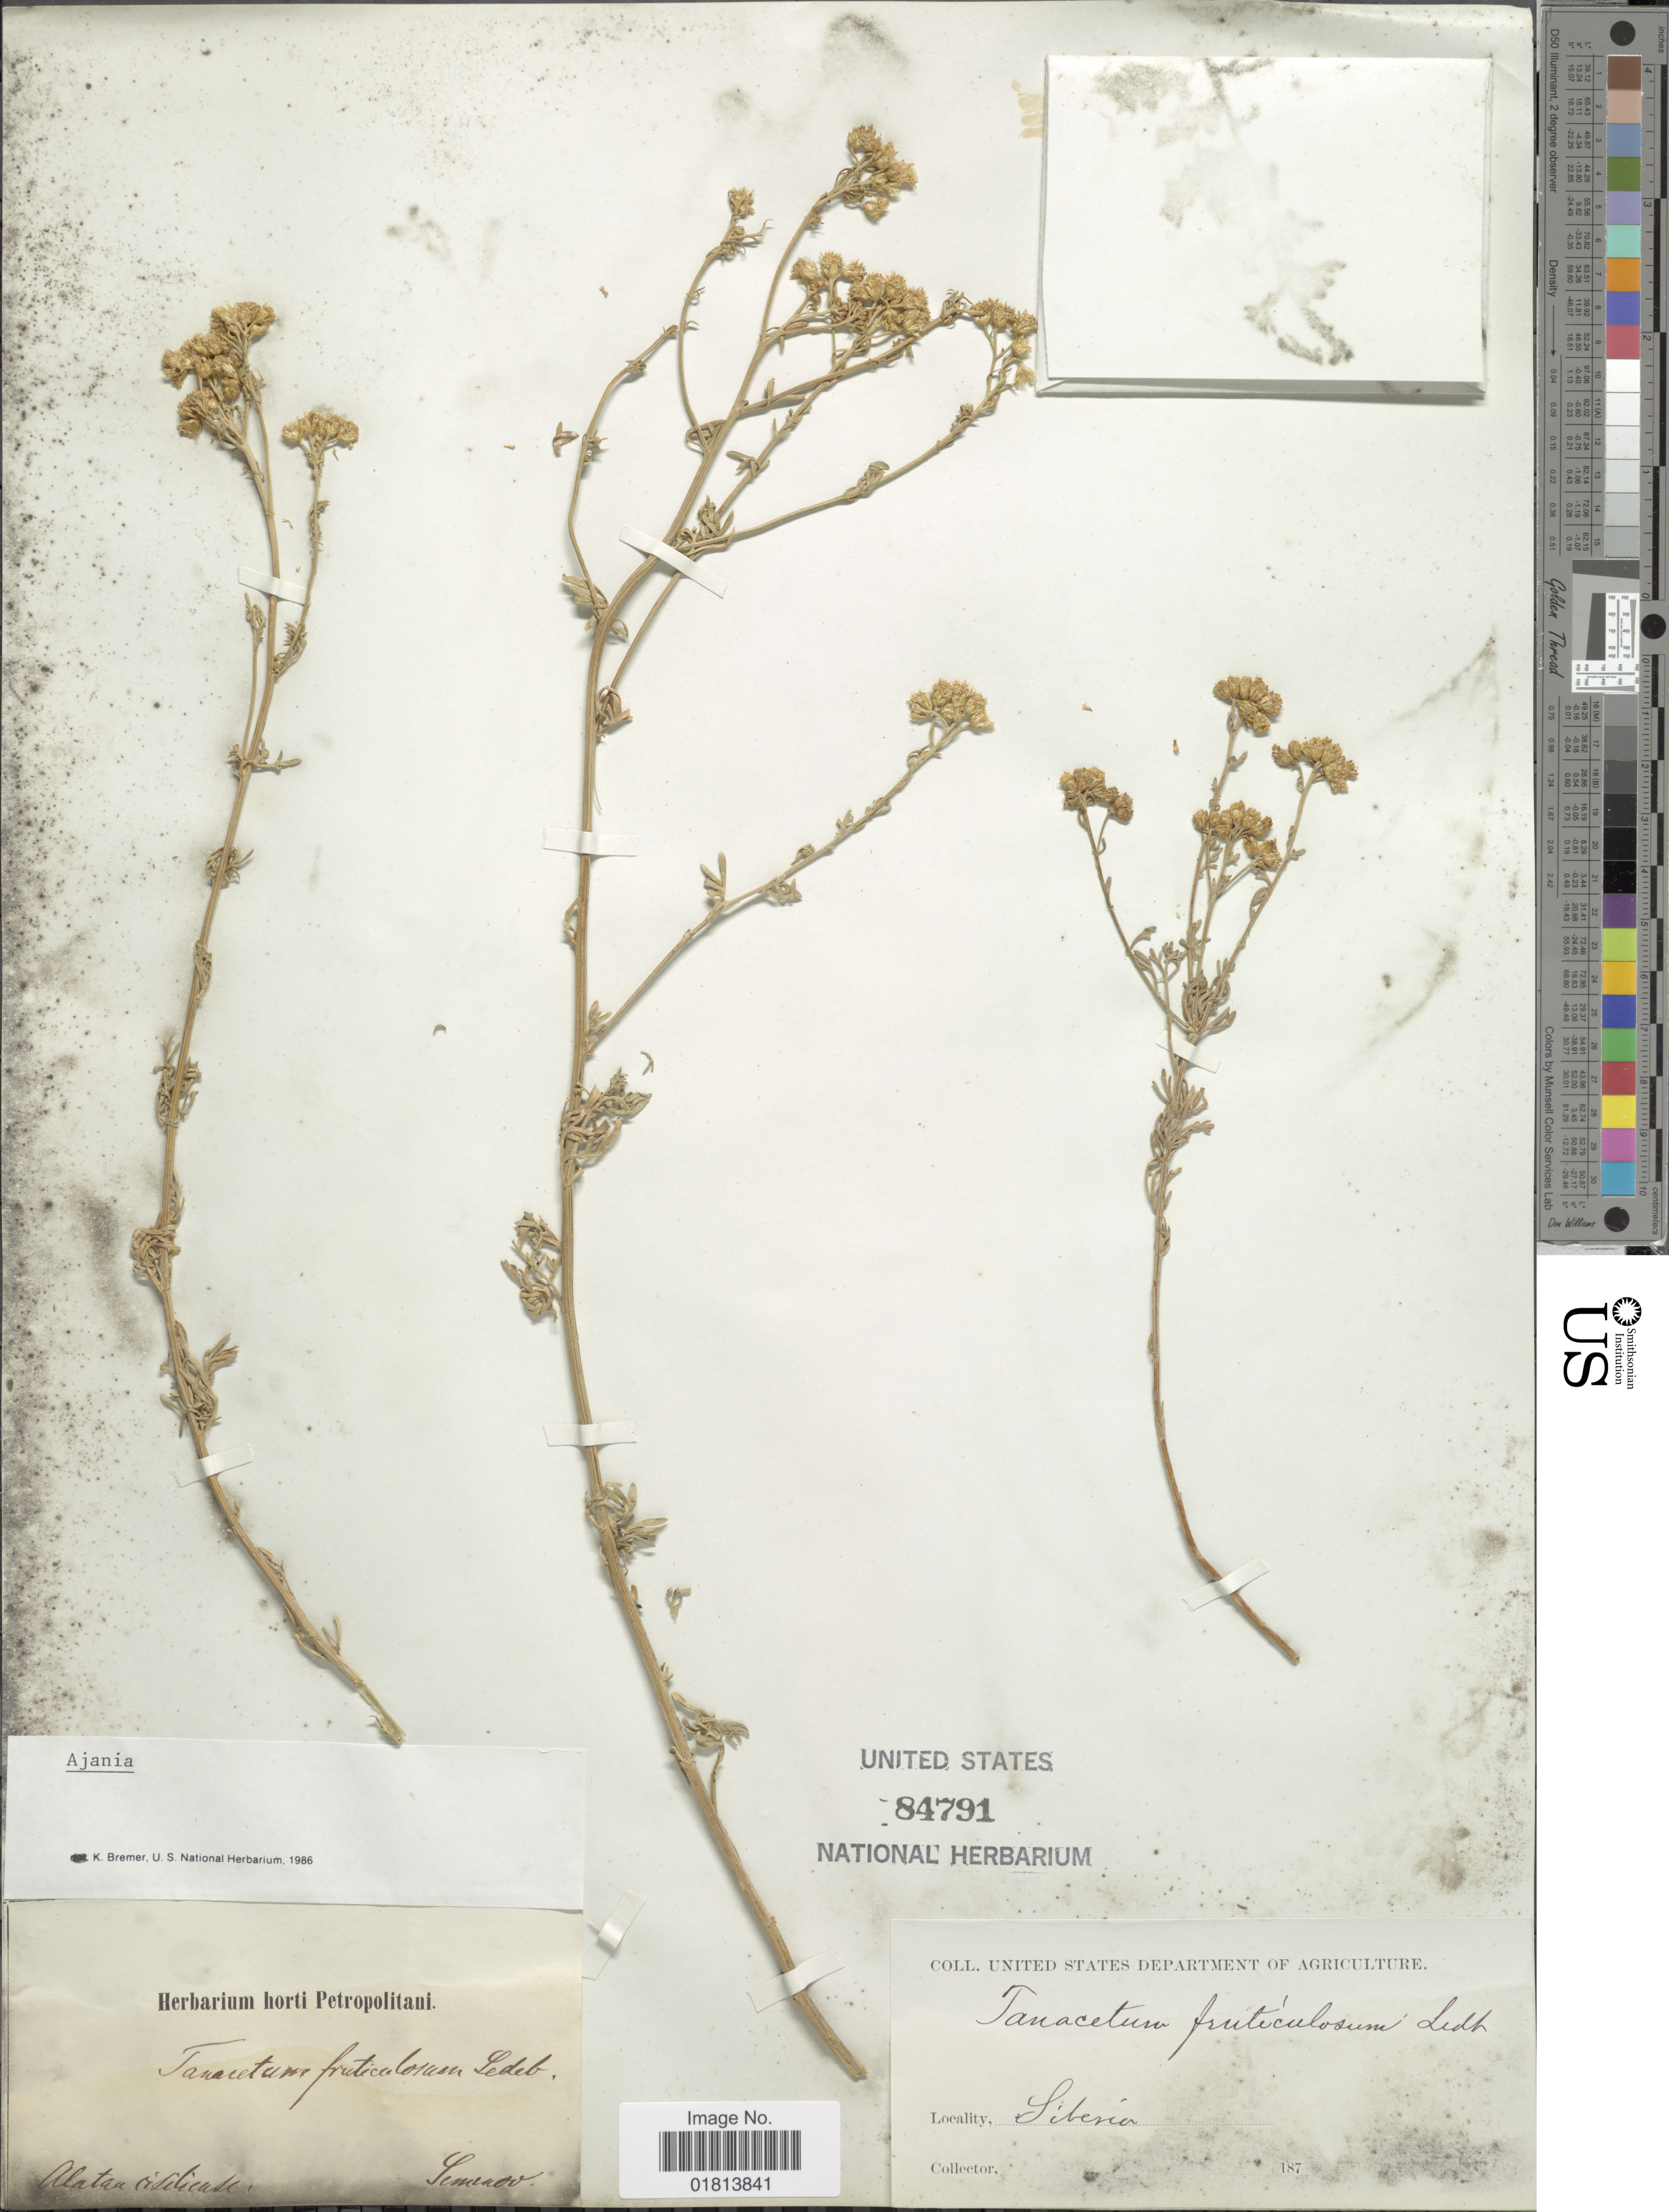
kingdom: Plantae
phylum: Tracheophyta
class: Magnoliopsida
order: Asterales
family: Asteraceae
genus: Ajania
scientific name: Ajania fruticulosa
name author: (Ledeb.) Poljakov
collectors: -- Semenov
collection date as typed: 187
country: Kazakhstan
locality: Siberia, Alatau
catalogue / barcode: US 84791